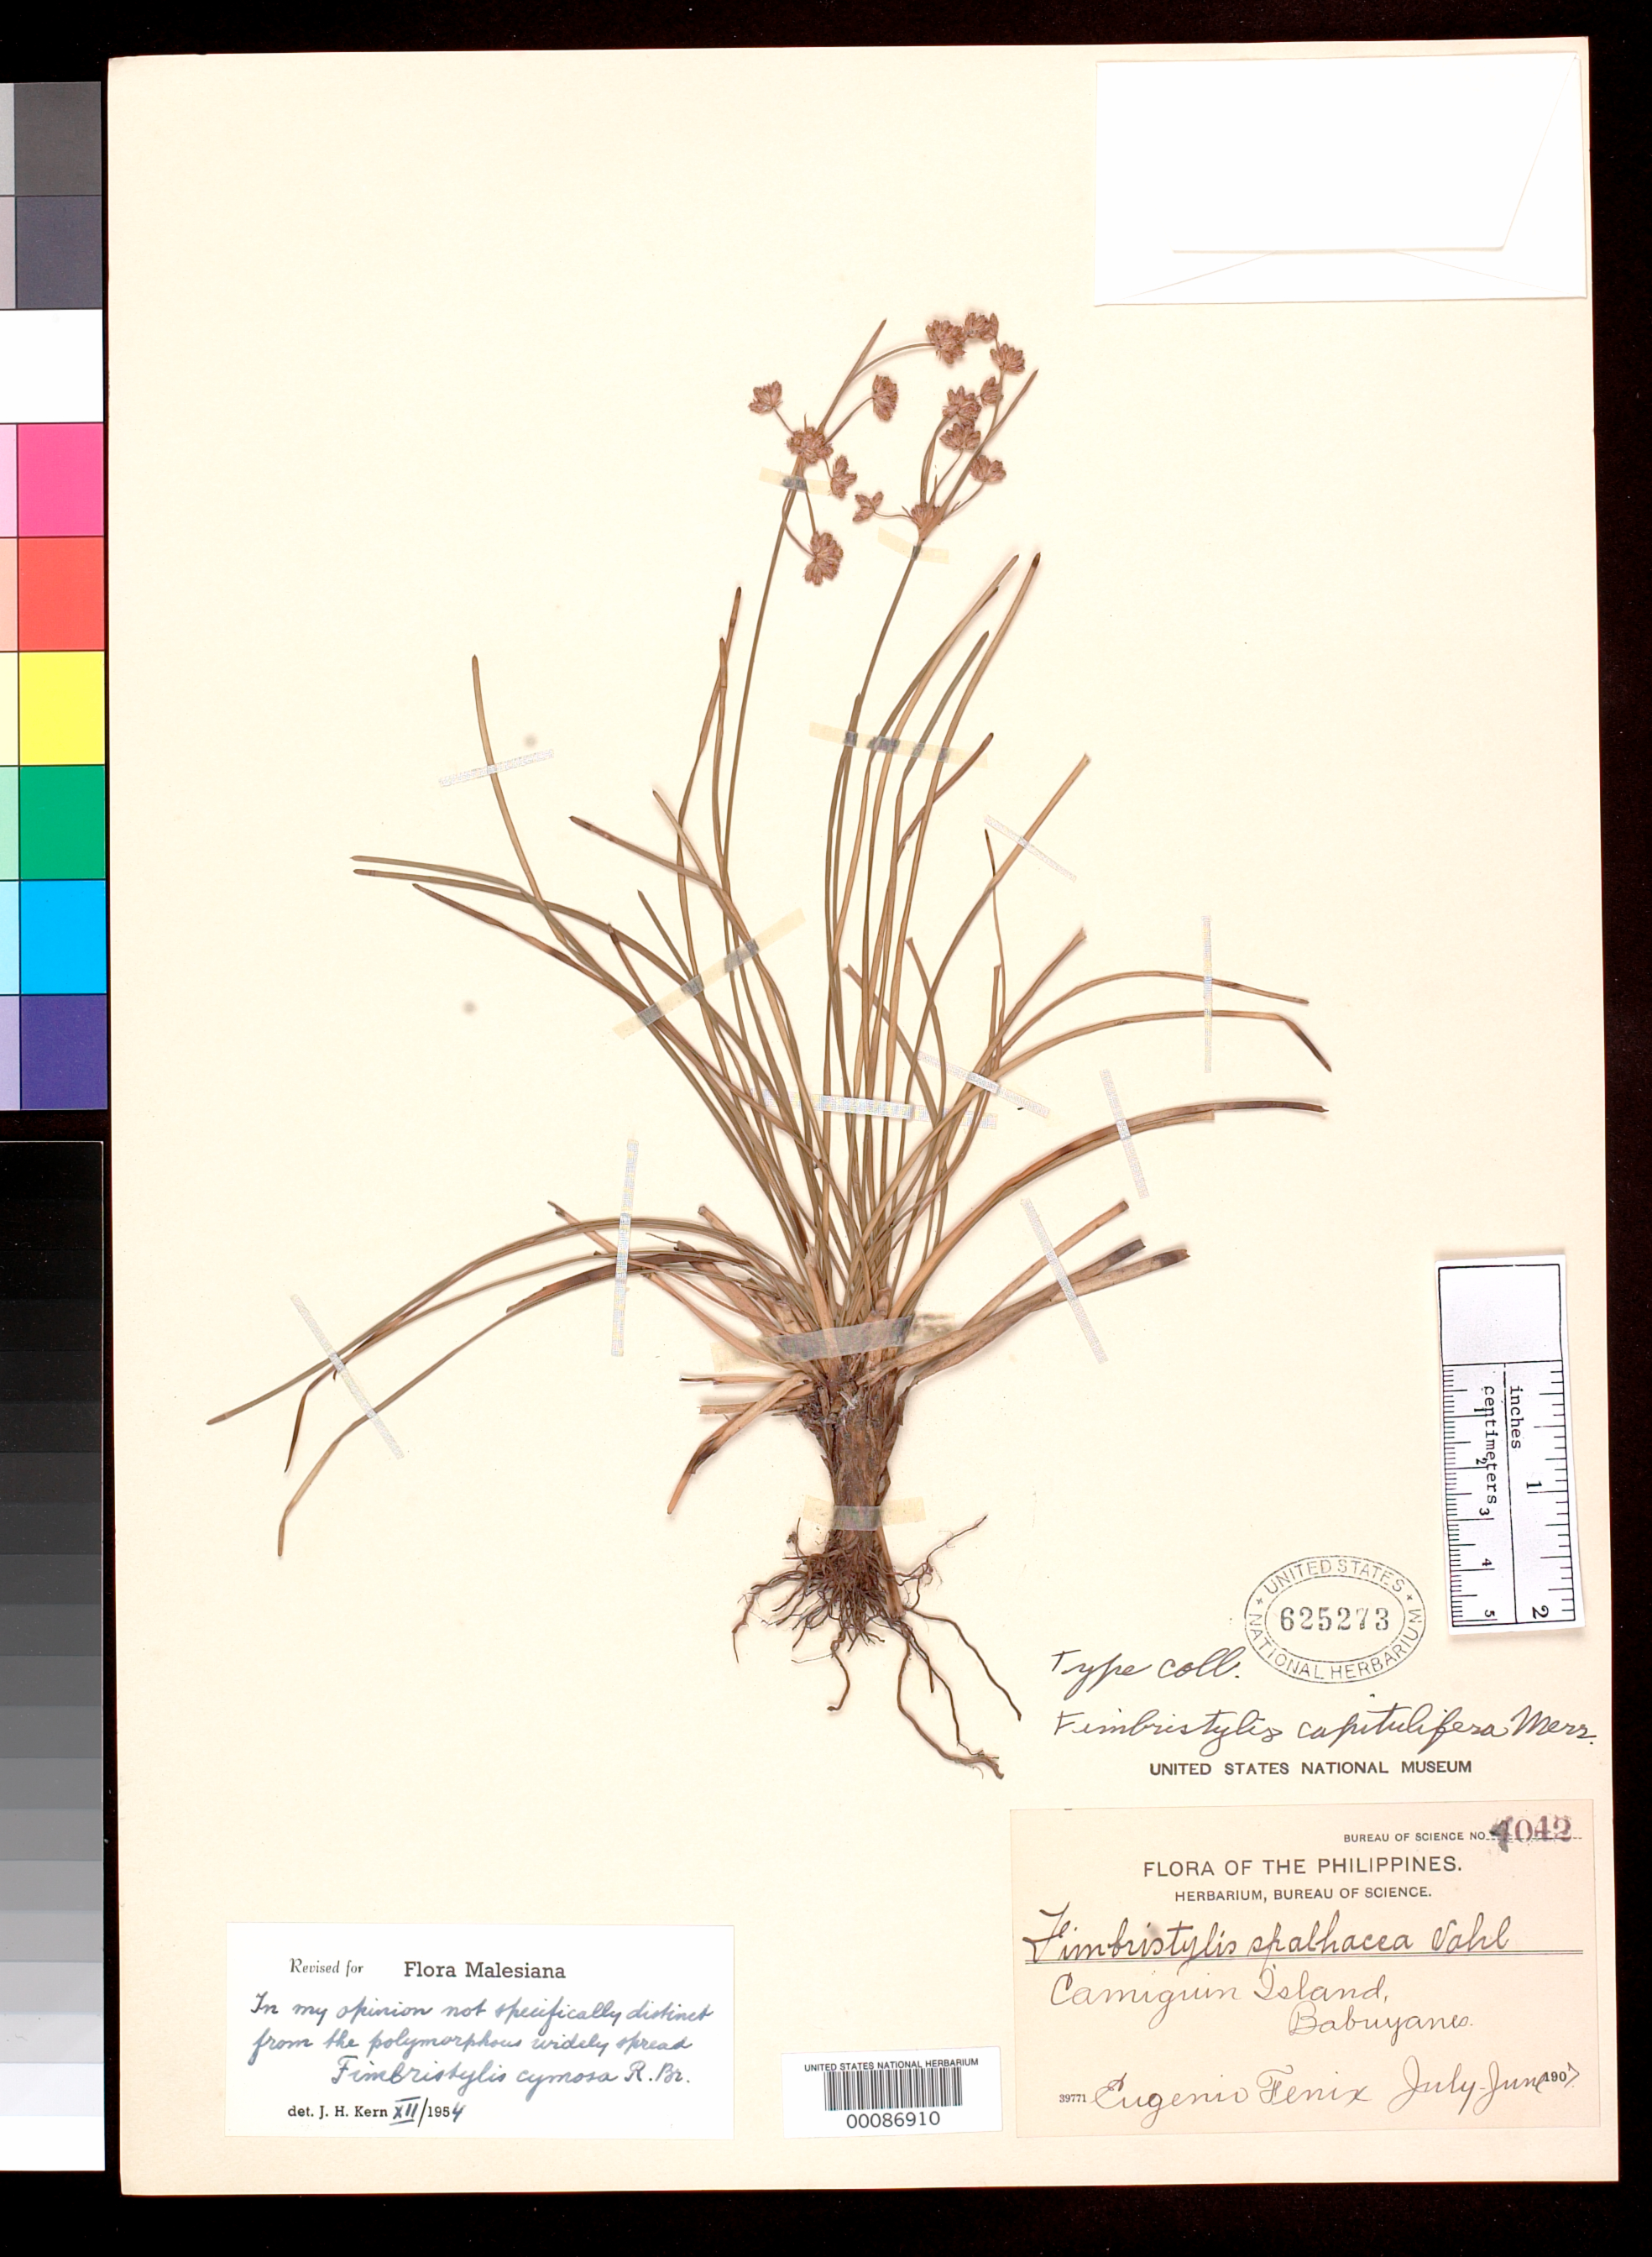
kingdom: Plantae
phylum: Tracheophyta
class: Liliopsida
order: Poales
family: Cyperaceae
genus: Fimbristylis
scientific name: Fimbristylis capitulifera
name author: Merr.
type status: Isotype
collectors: E. Fénix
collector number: Bur. Sci. 4042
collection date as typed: Jul 1907 to -- Jun 1907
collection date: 1907-06/1907-07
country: Philippines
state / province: Cagayan Valley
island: Camiguin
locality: Cagayan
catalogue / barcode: US 625273